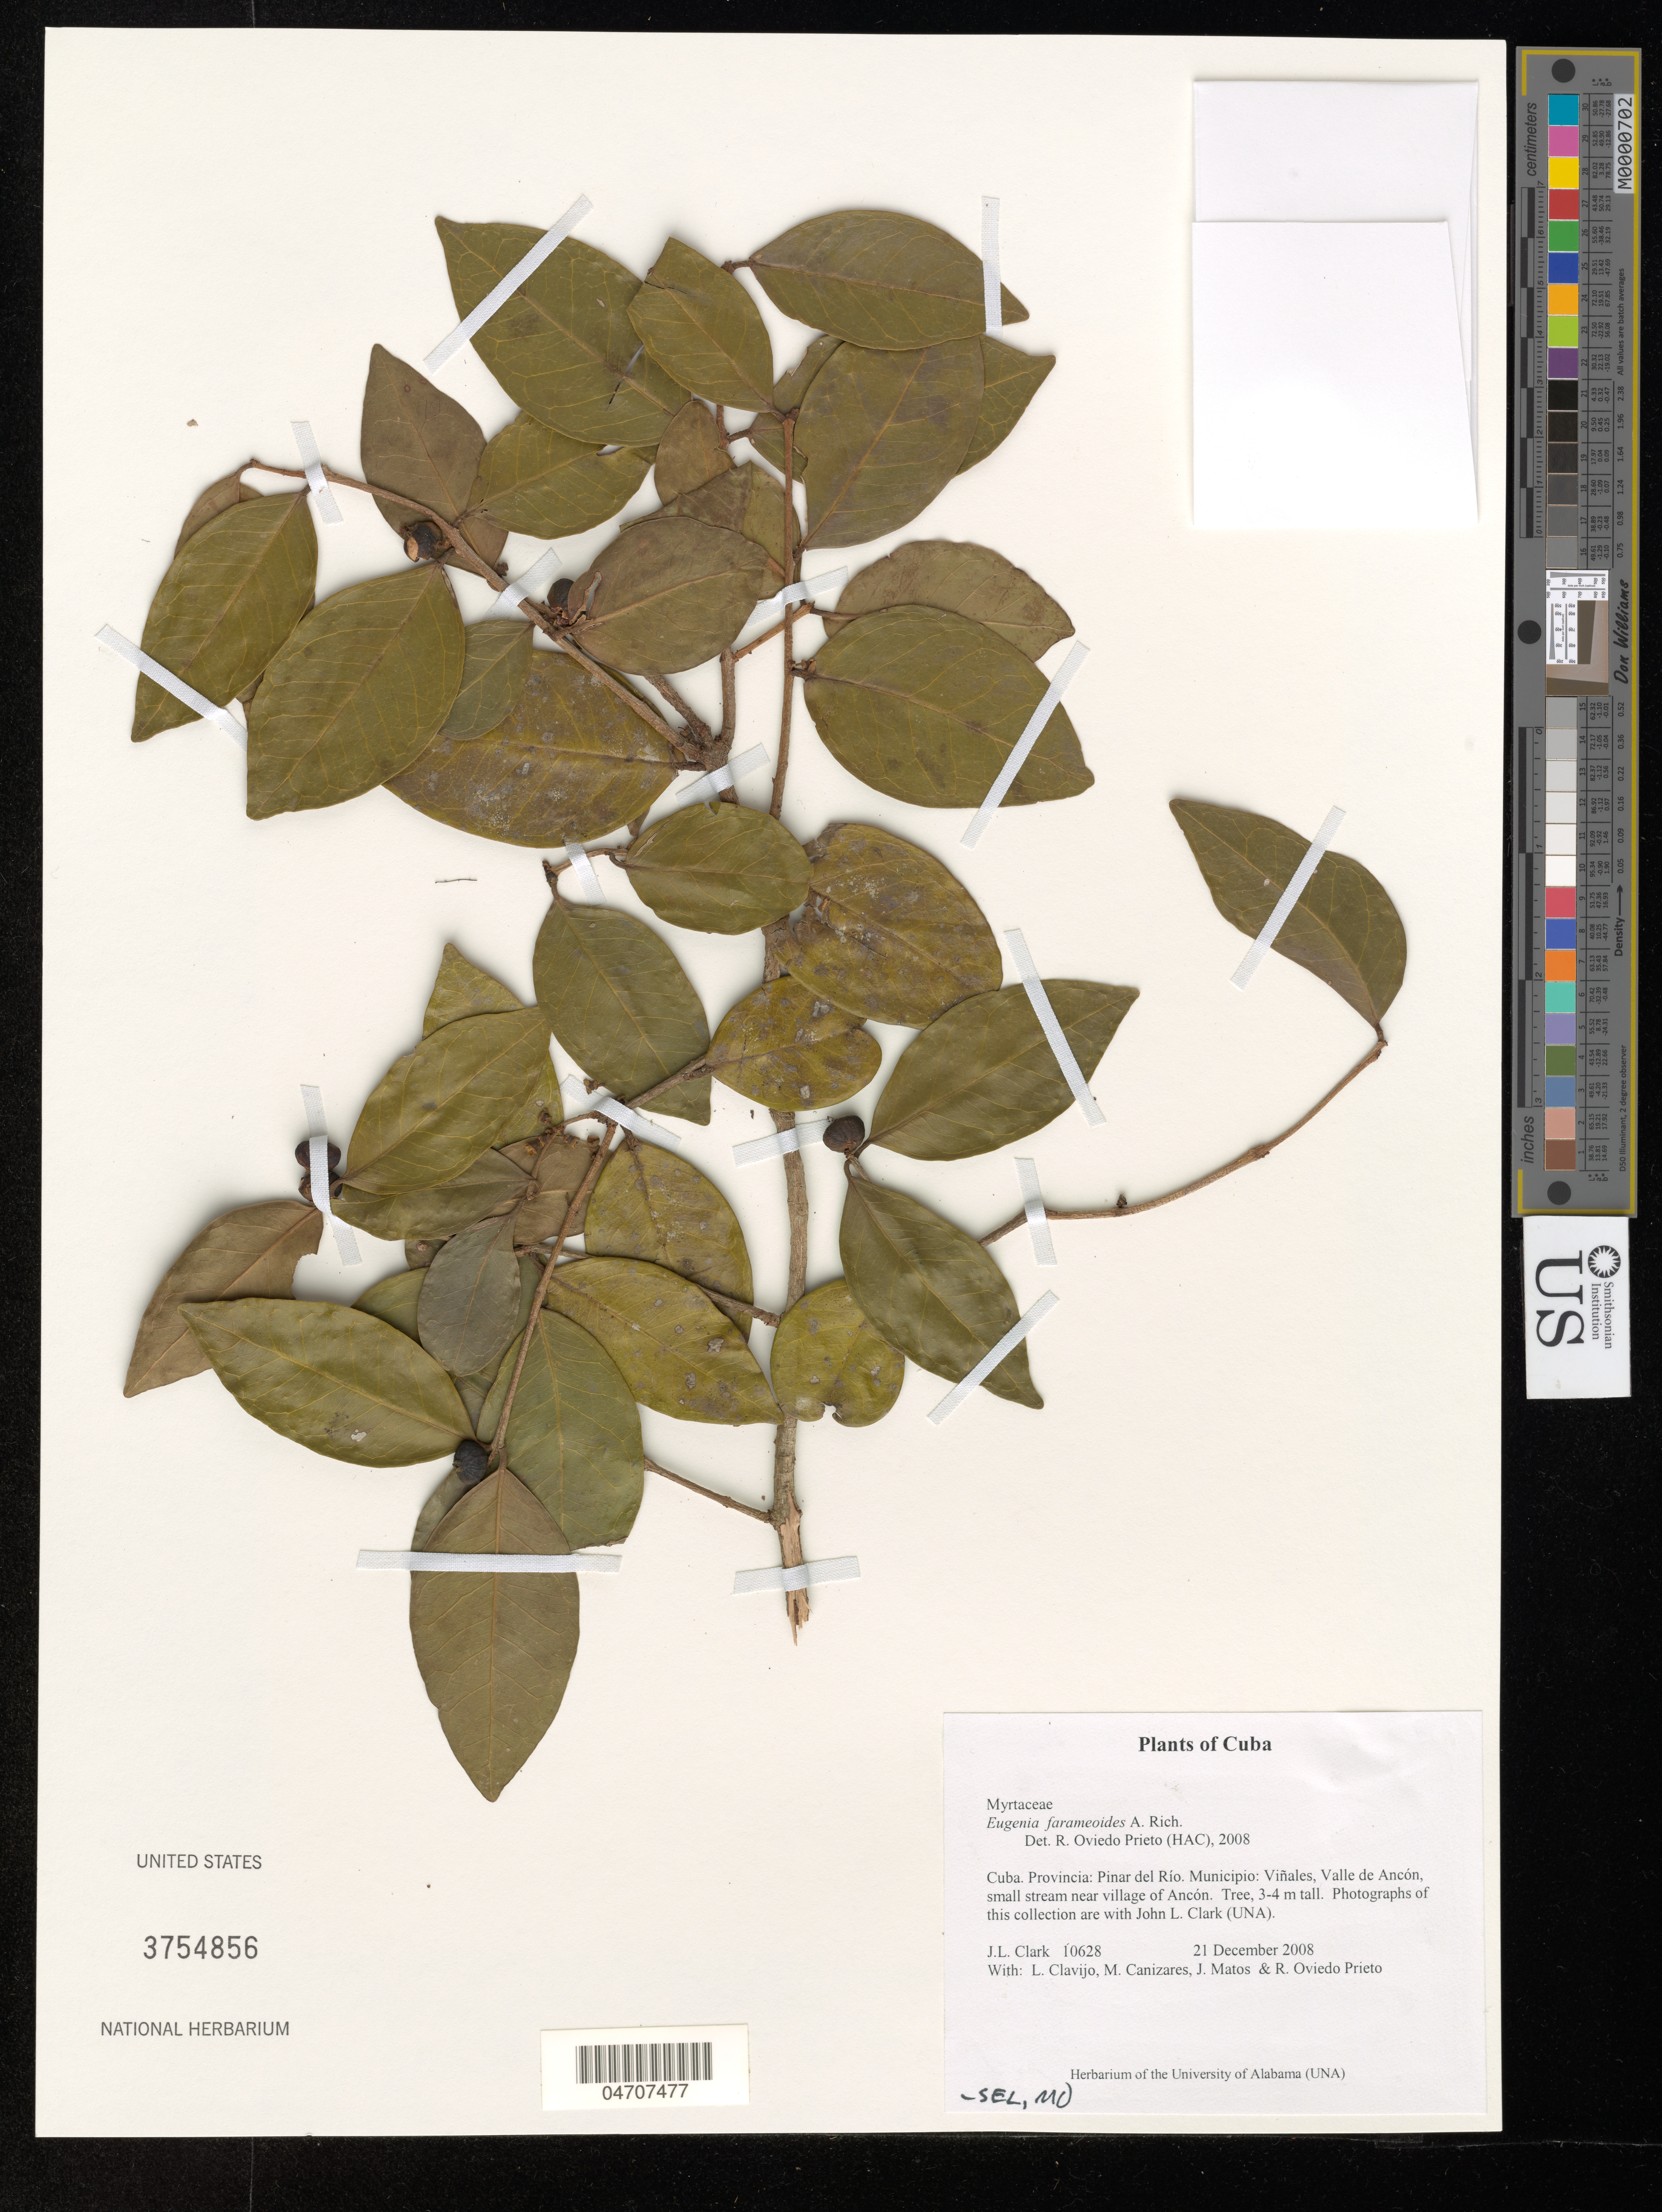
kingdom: Plantae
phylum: Tracheophyta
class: Magnoliopsida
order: Myrtales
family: Myrtaceae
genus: Eugenia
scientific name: Eugenia farameoides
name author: A. Rich.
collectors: J. L. Clark, L. Clavijo, M. Canizares & J. Matos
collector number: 10628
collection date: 2008-12-21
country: Cuba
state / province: Pinar del Río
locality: Municipio: Viñales, Valle de Ancón, small stream near village of Ancón.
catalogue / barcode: US 3754856